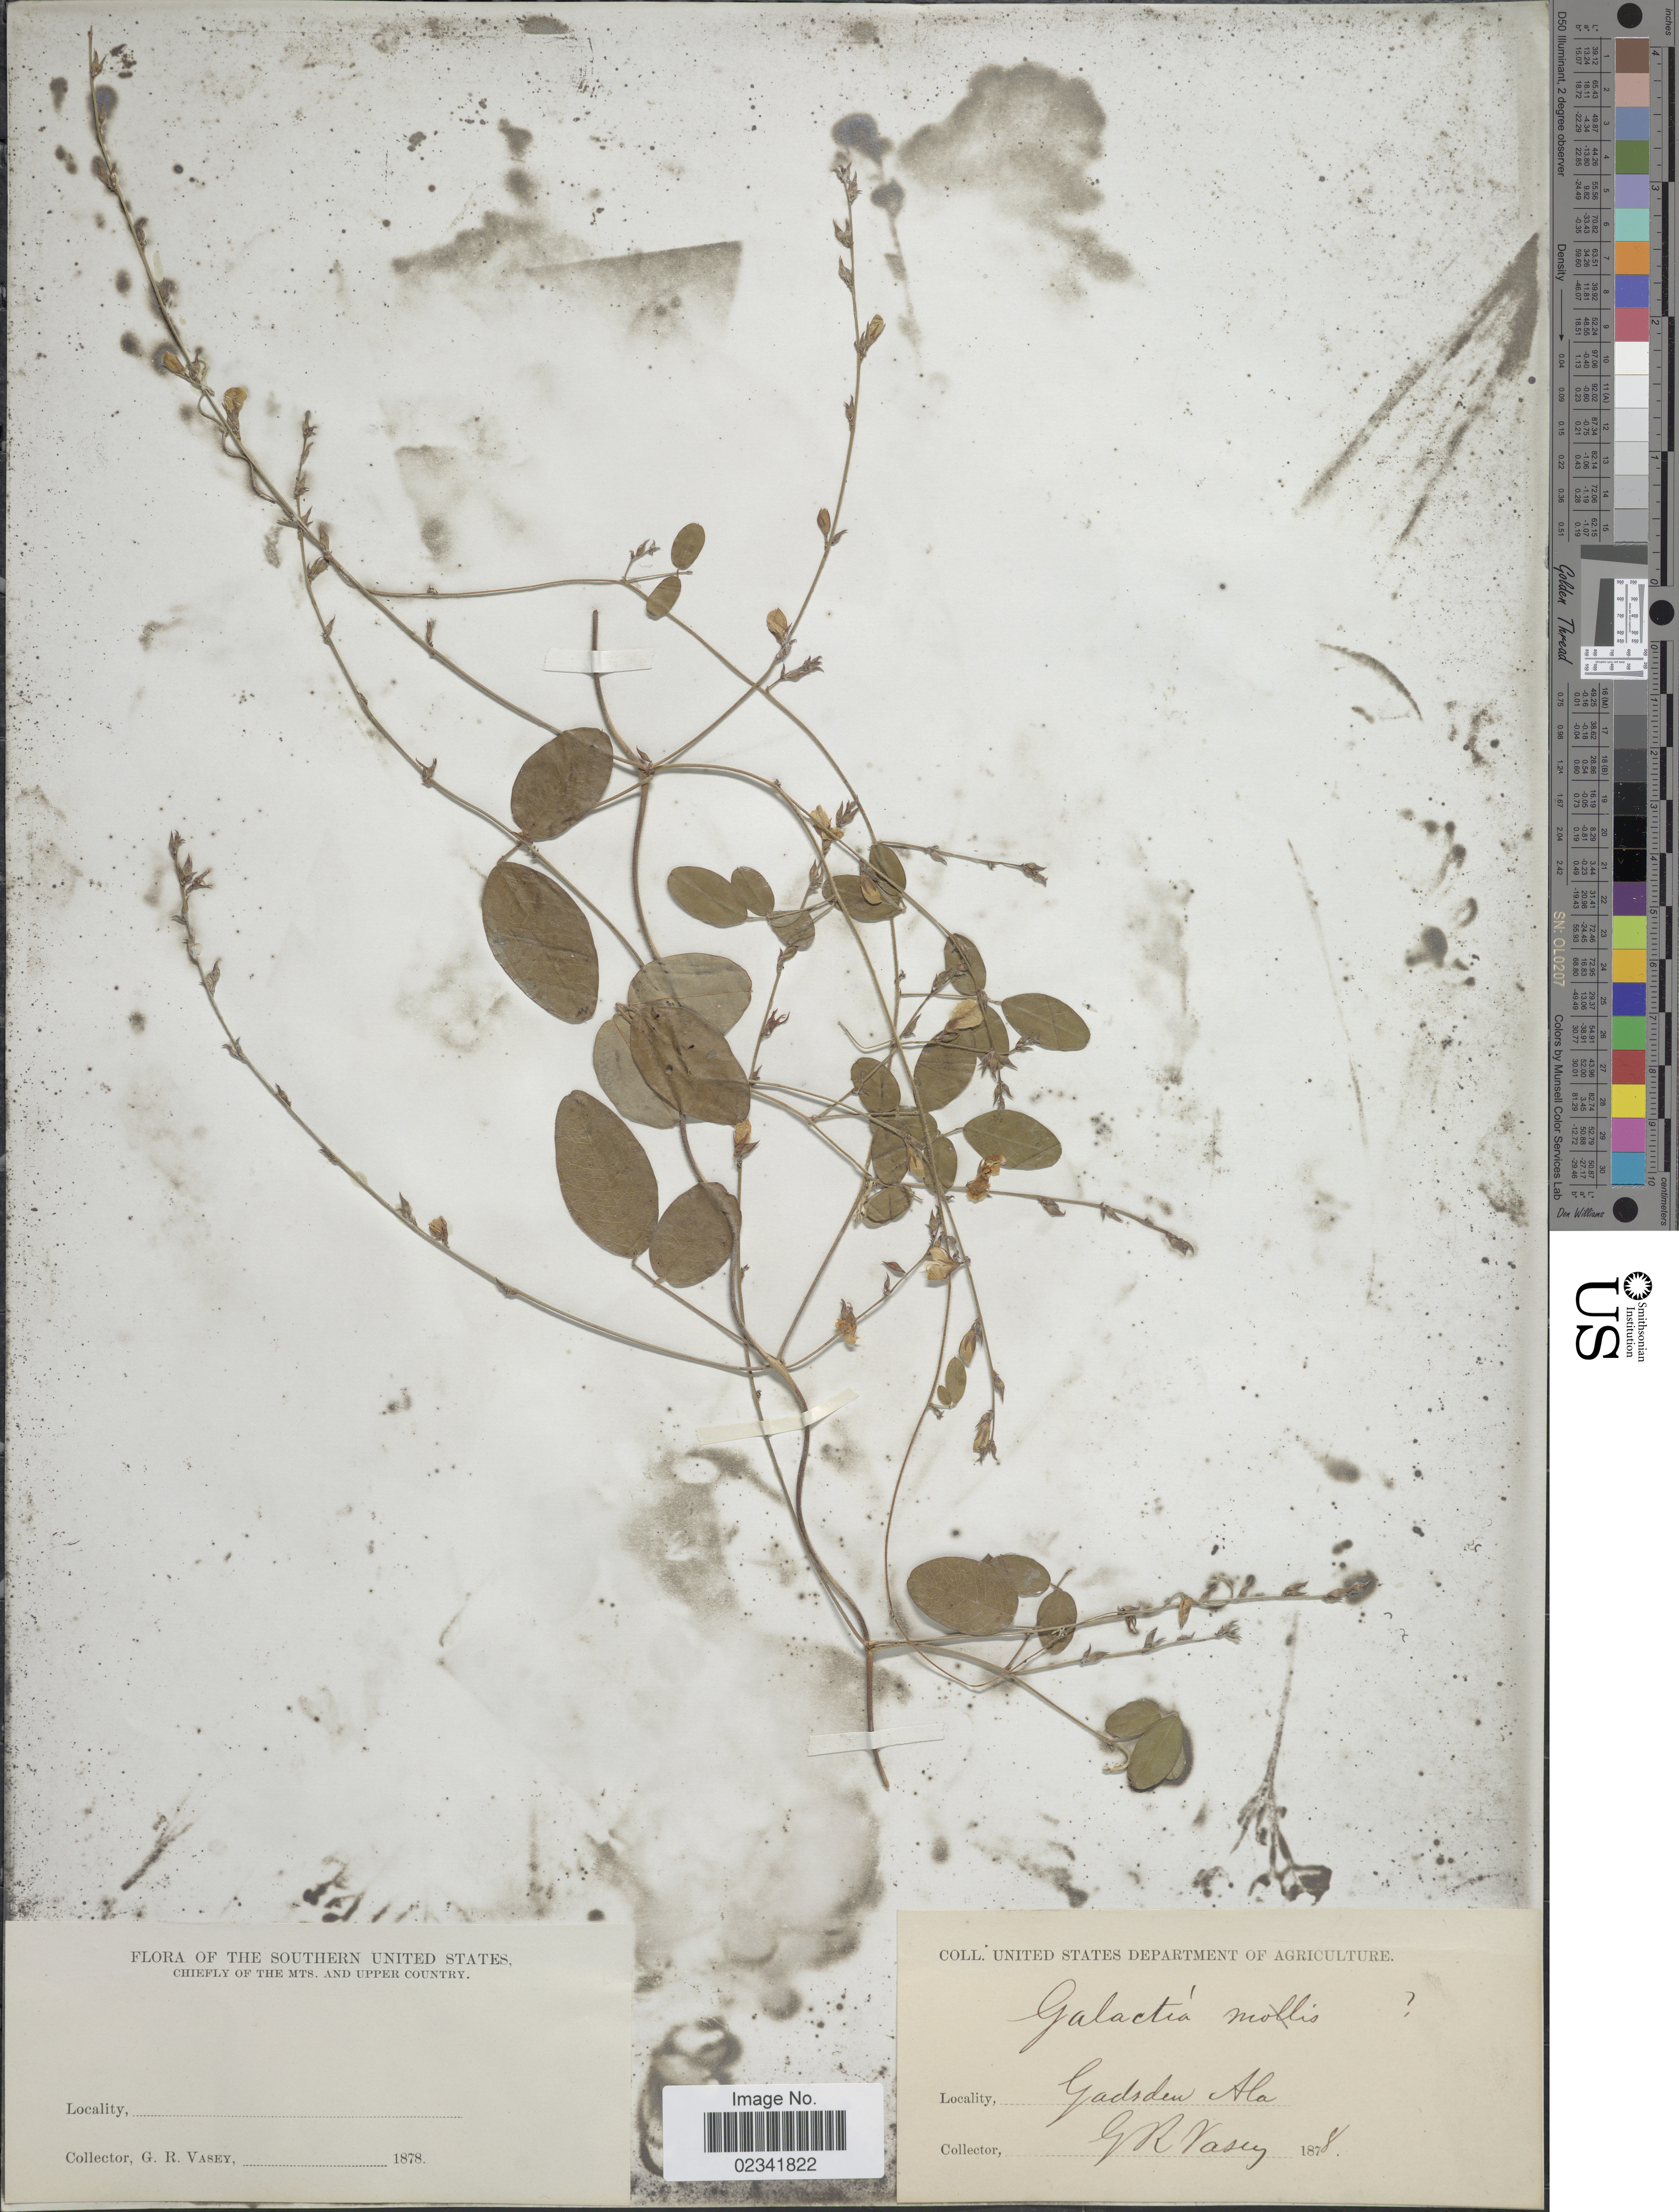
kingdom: Plantae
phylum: Tracheophyta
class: Magnoliopsida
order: Fabales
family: Fabaceae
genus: Galactia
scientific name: Galactia volubilis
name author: (L.) Britton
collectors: G. R. Vasey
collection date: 1878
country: United States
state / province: Alabama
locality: Gadsden, Chiefly of The Mts. and Upper Country.